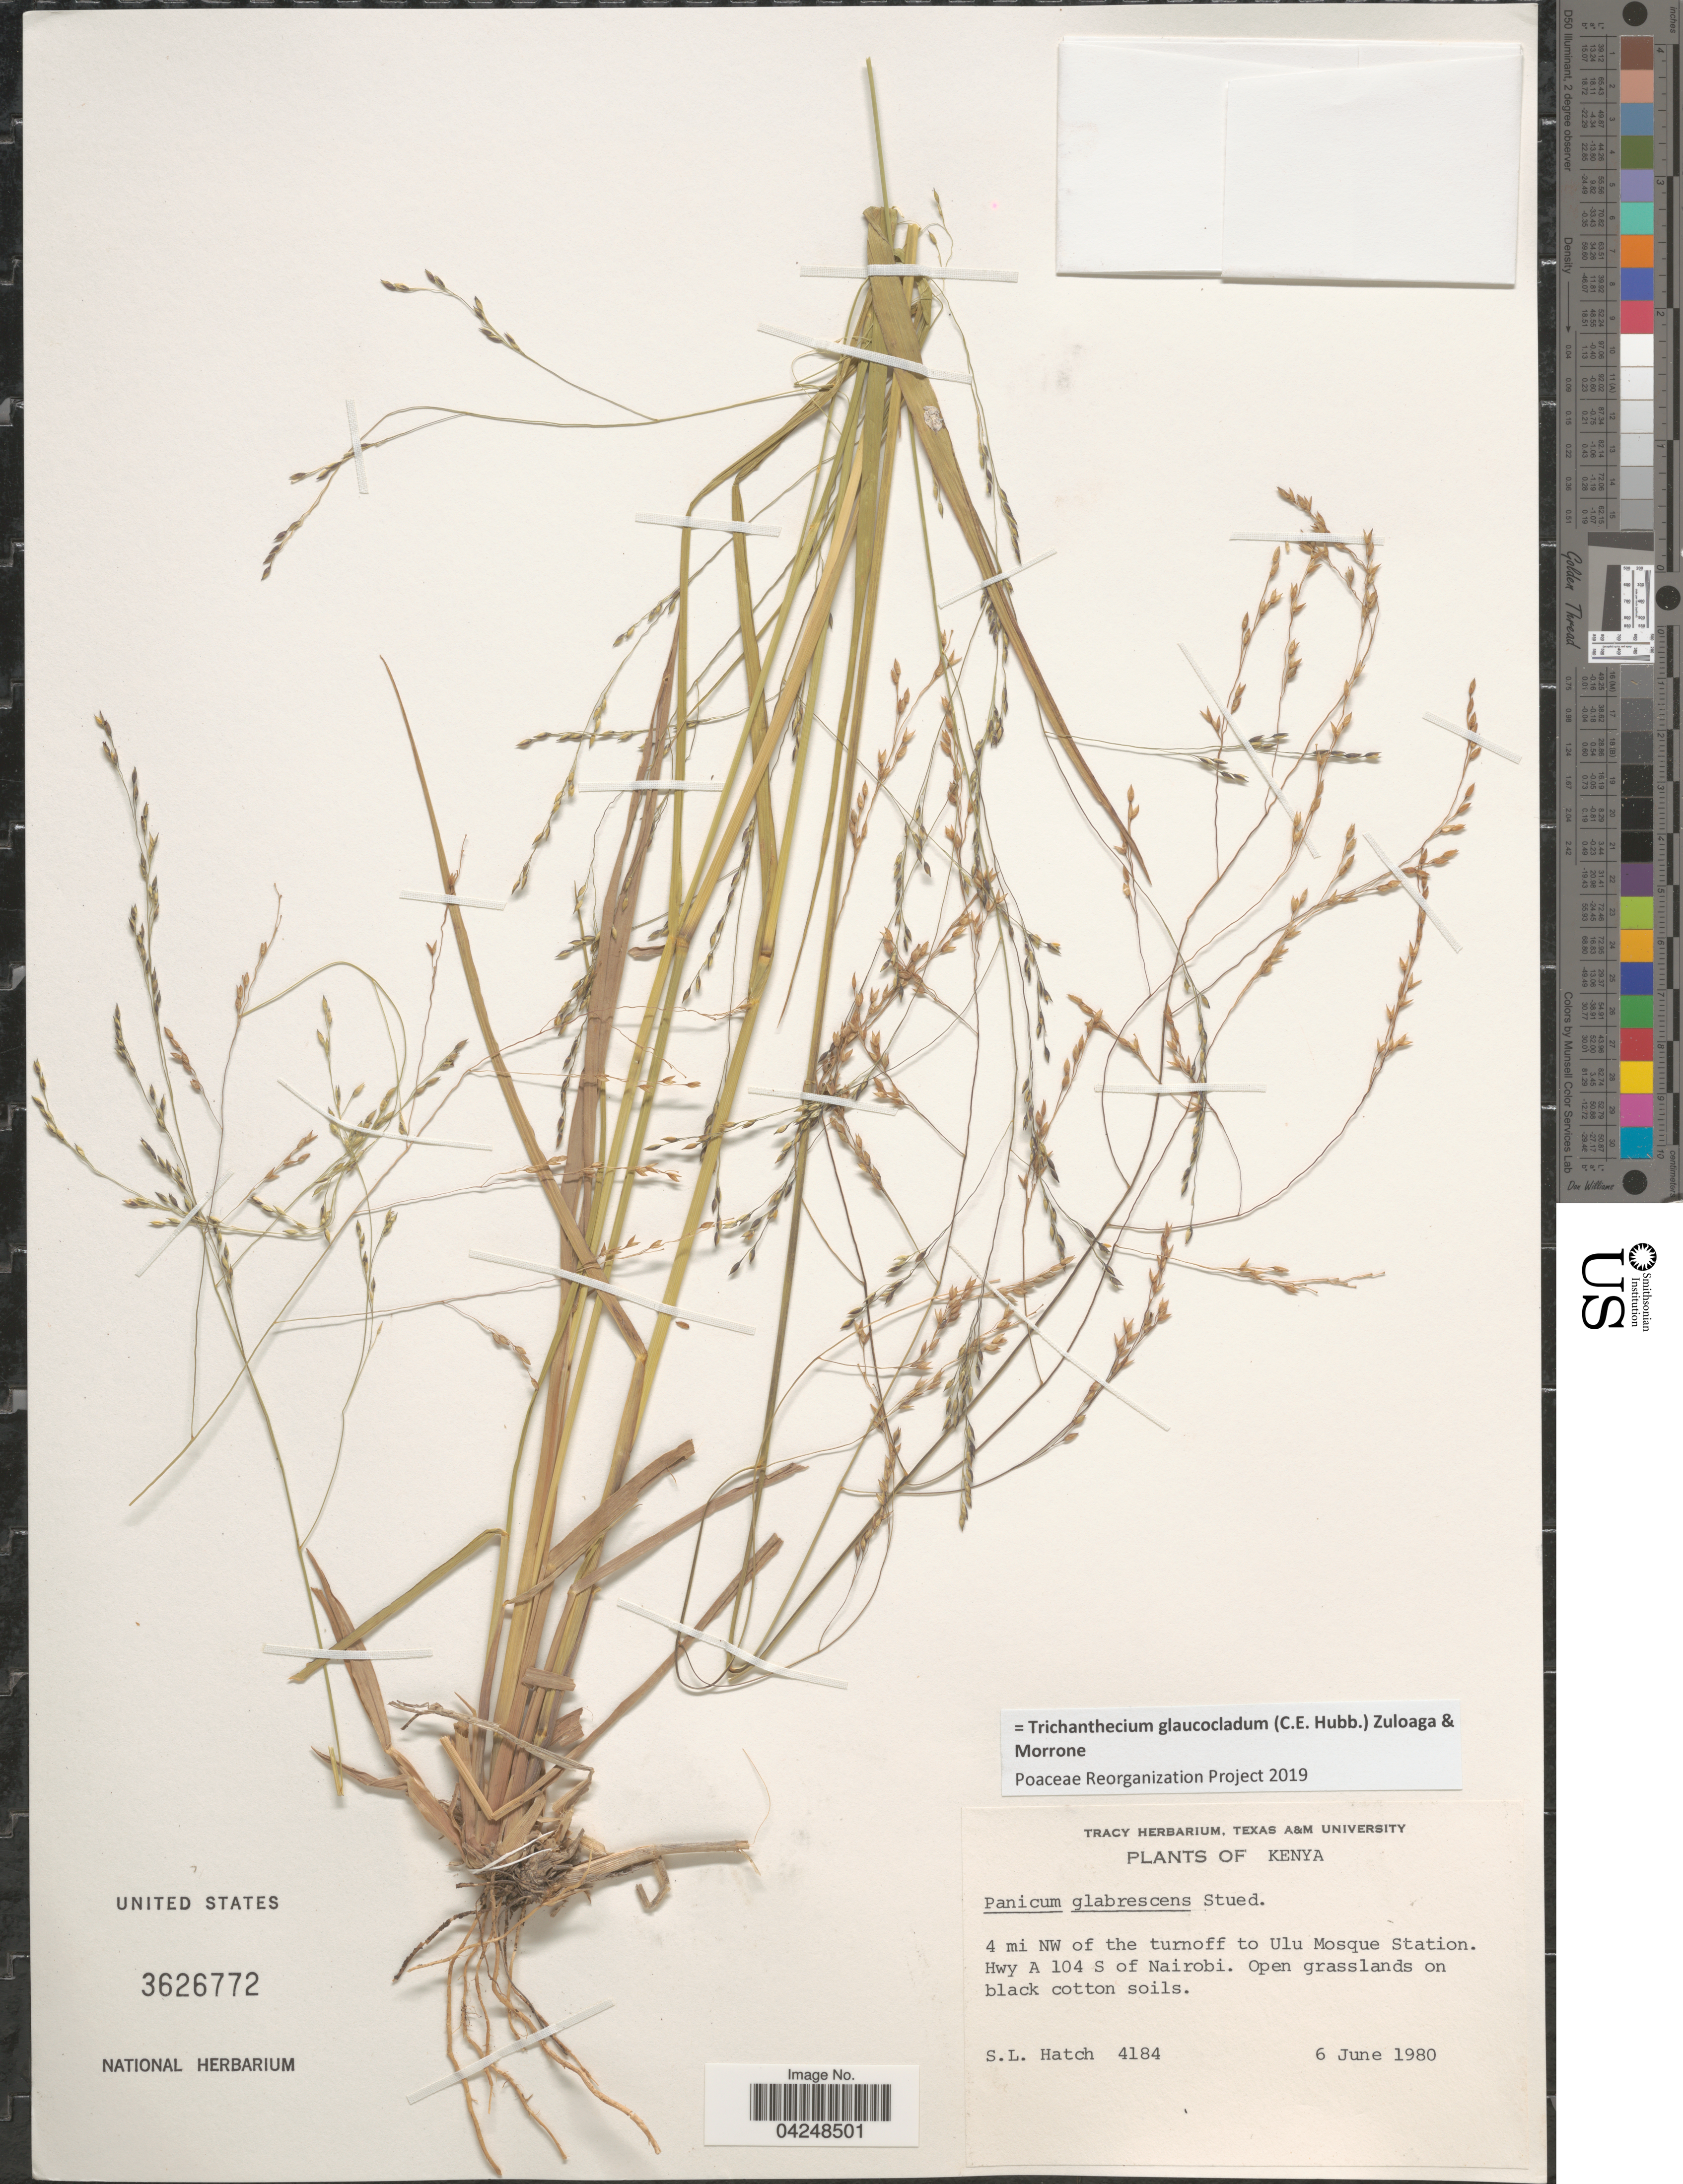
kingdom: Plantae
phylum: Tracheophyta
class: Liliopsida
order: Poales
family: Poaceae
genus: Trichanthecium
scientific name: Trichanthecium glaucocladum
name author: (C. E. Hubb.) Zuloaga & Morrone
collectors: S. Hatch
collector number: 4184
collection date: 1980-06-06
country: Kenya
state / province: Nairobi Area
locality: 4 mi NW of the turnoff to Ulu Mosque Station. Hwy A 104 and S of Nairobi.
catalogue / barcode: US 3626772